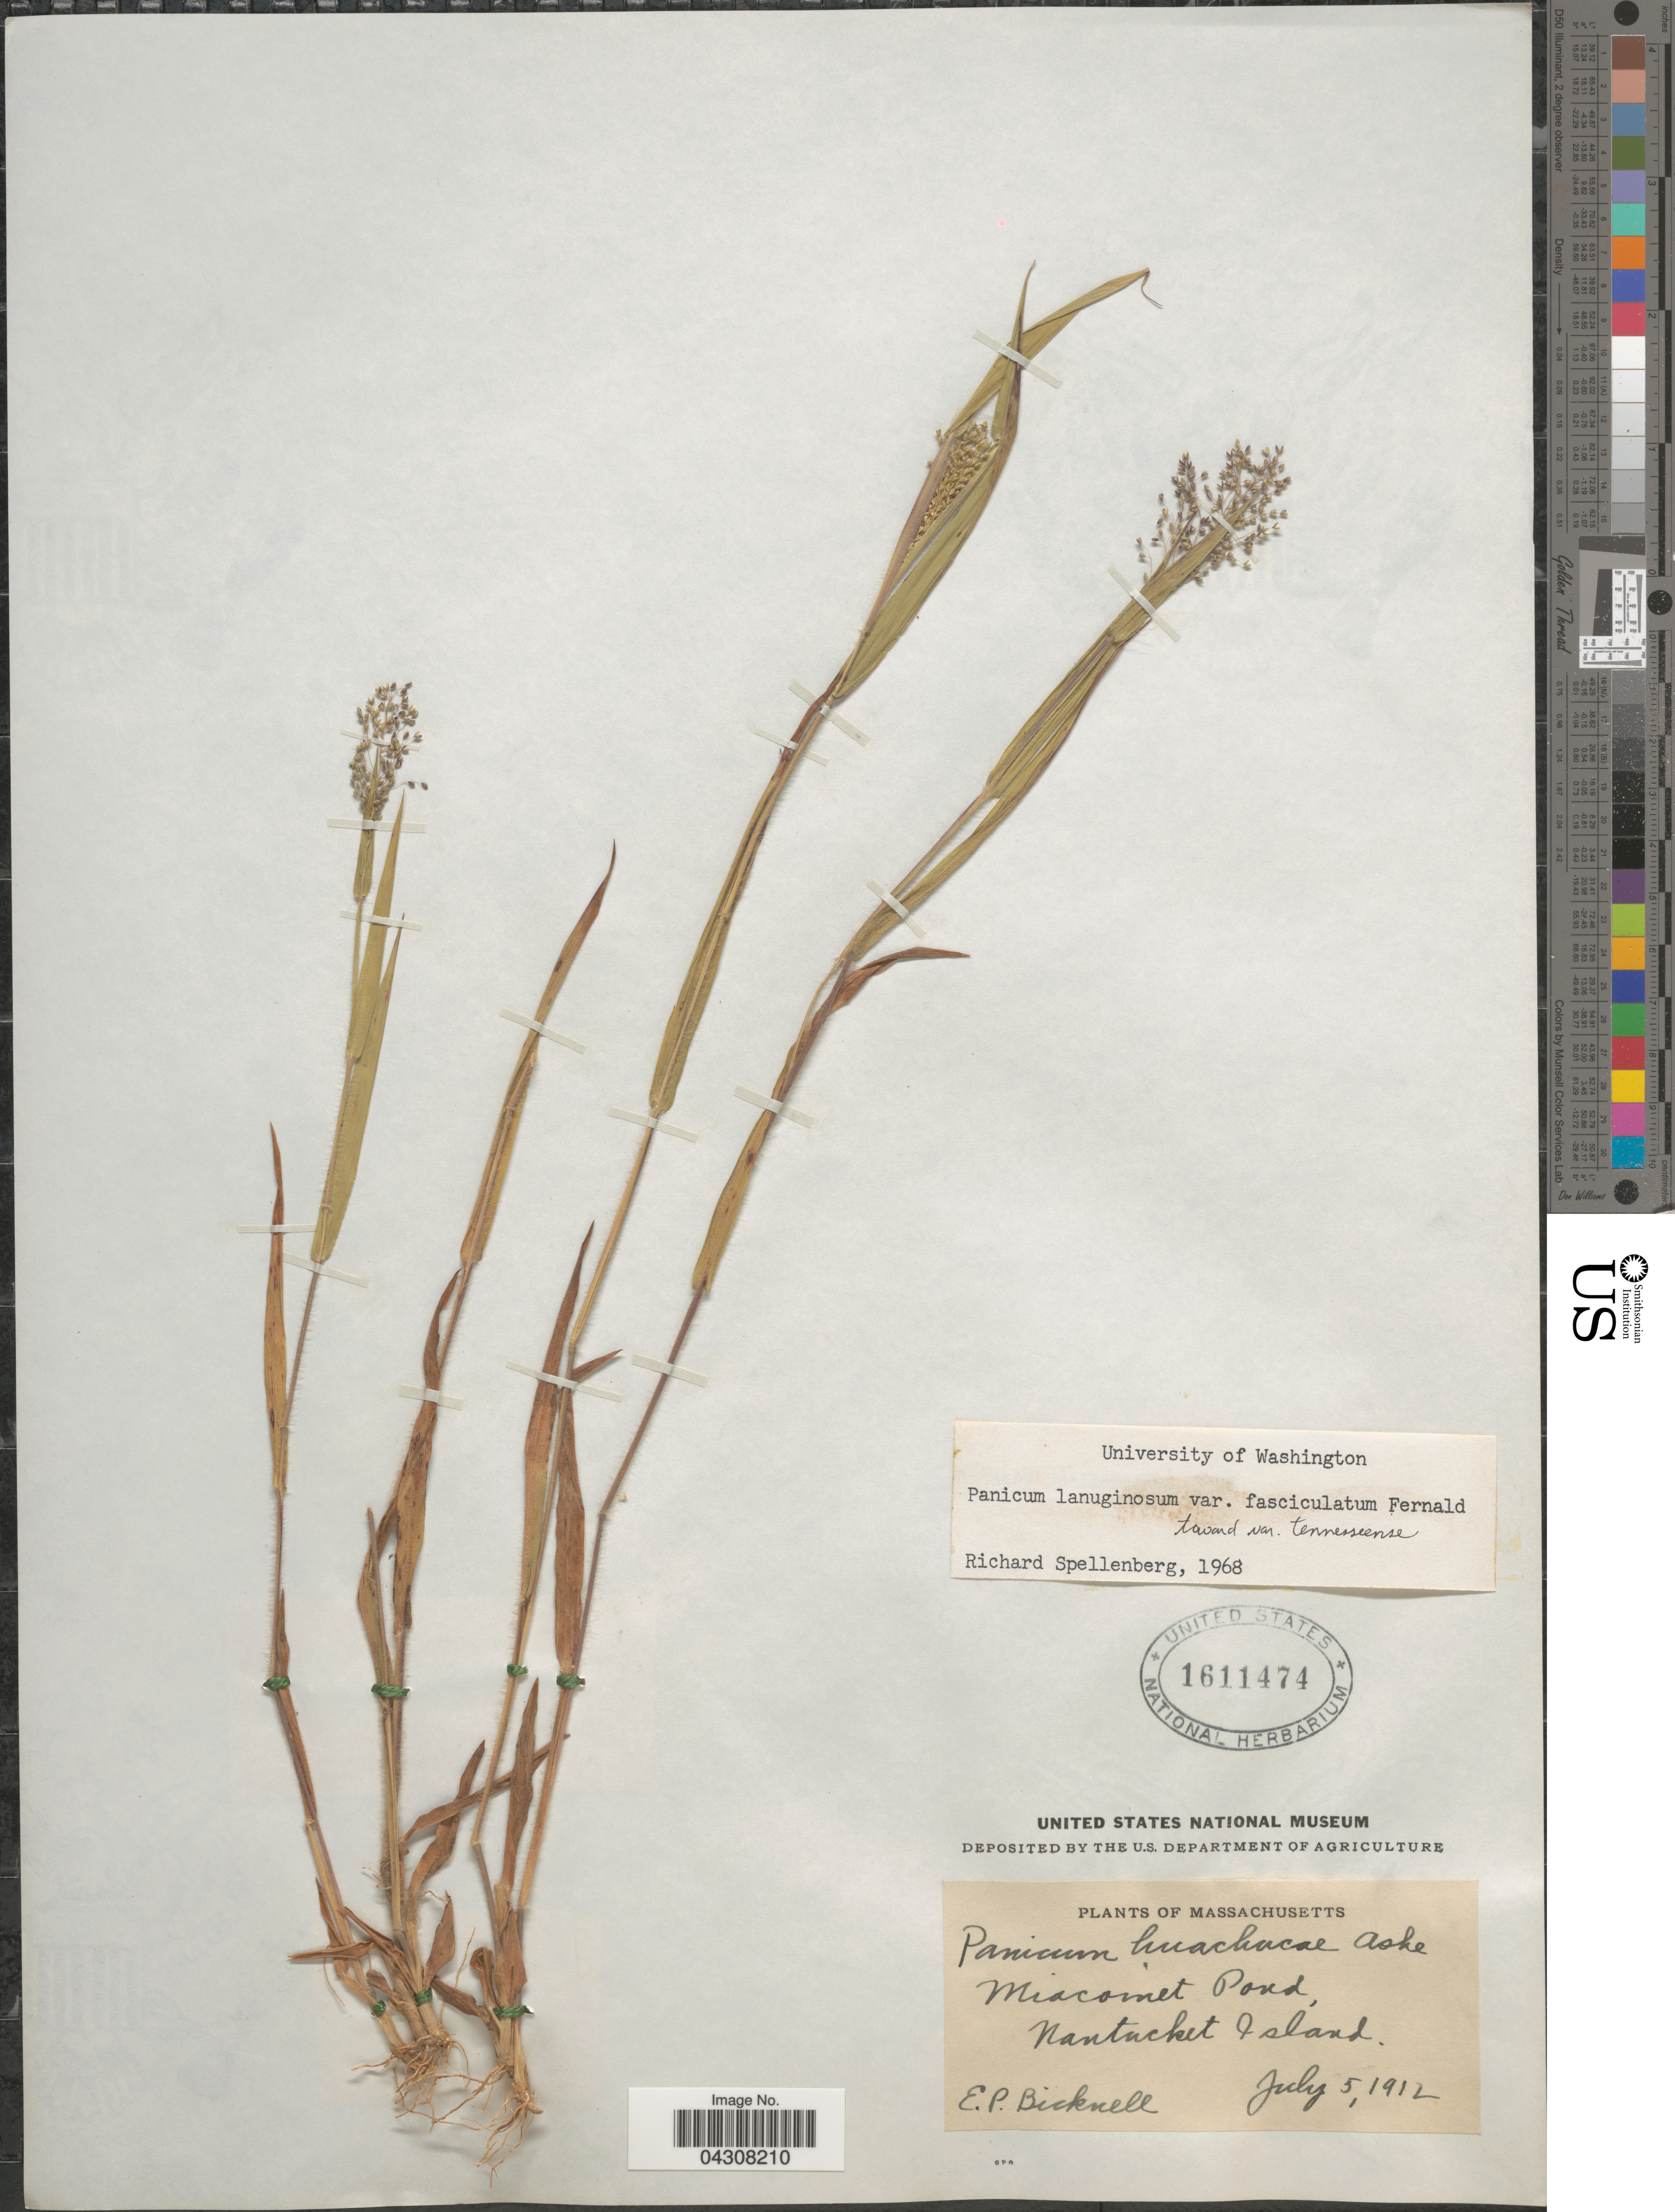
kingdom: Plantae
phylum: Tracheophyta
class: Liliopsida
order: Poales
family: Poaceae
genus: Dichanthelium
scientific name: Dichanthelium acuminatum var. acuminatum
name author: (Sw.) Gould & C.A. Clark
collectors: E. P. Bicknell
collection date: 1912-07-05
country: United States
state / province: Massachusetts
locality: Miacomet Pond, Nantucket Island.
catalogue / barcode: US 1611474